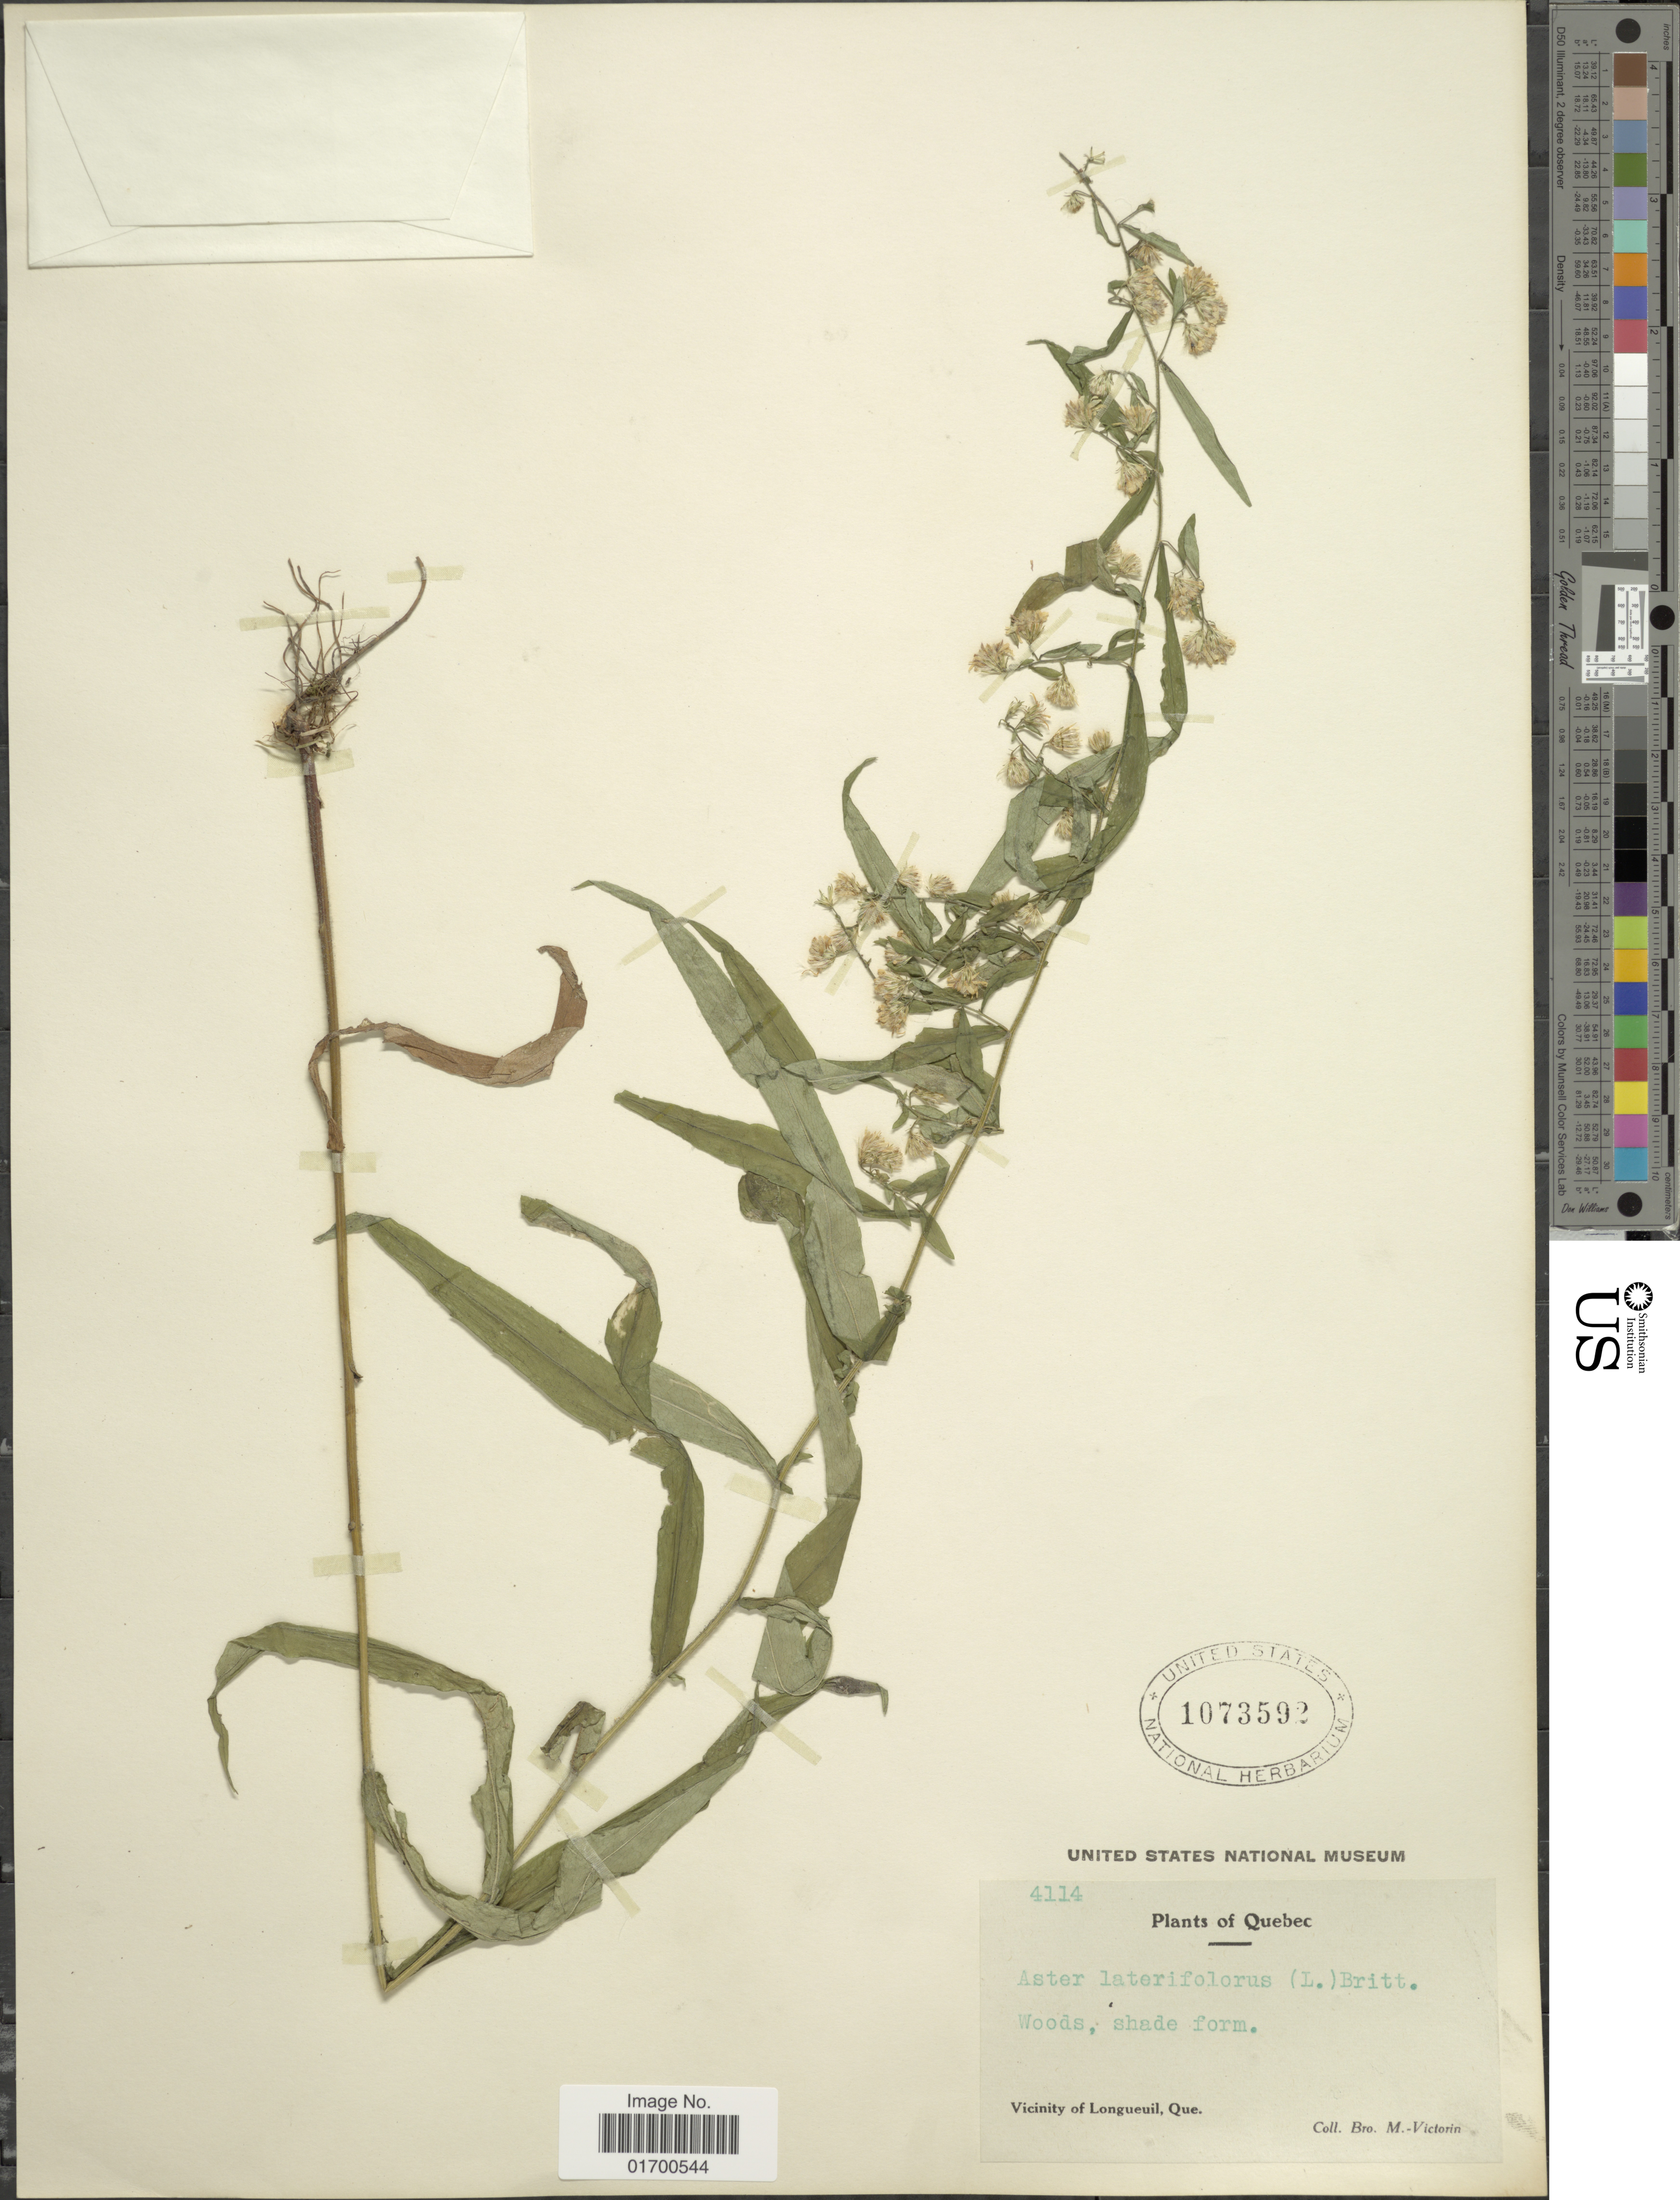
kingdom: Plantae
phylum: Tracheophyta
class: Magnoliopsida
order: Asterales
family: Asteraceae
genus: Symphyotrichum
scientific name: Symphyotrichum lateriflorum var. hirsuticaule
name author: (DC.) G.L. Nesom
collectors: Fr. Marie-Victorin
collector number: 4114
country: Canada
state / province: Quebec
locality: Woods, shade form, Vicinity of Longueuil, Que.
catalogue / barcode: US 1073592